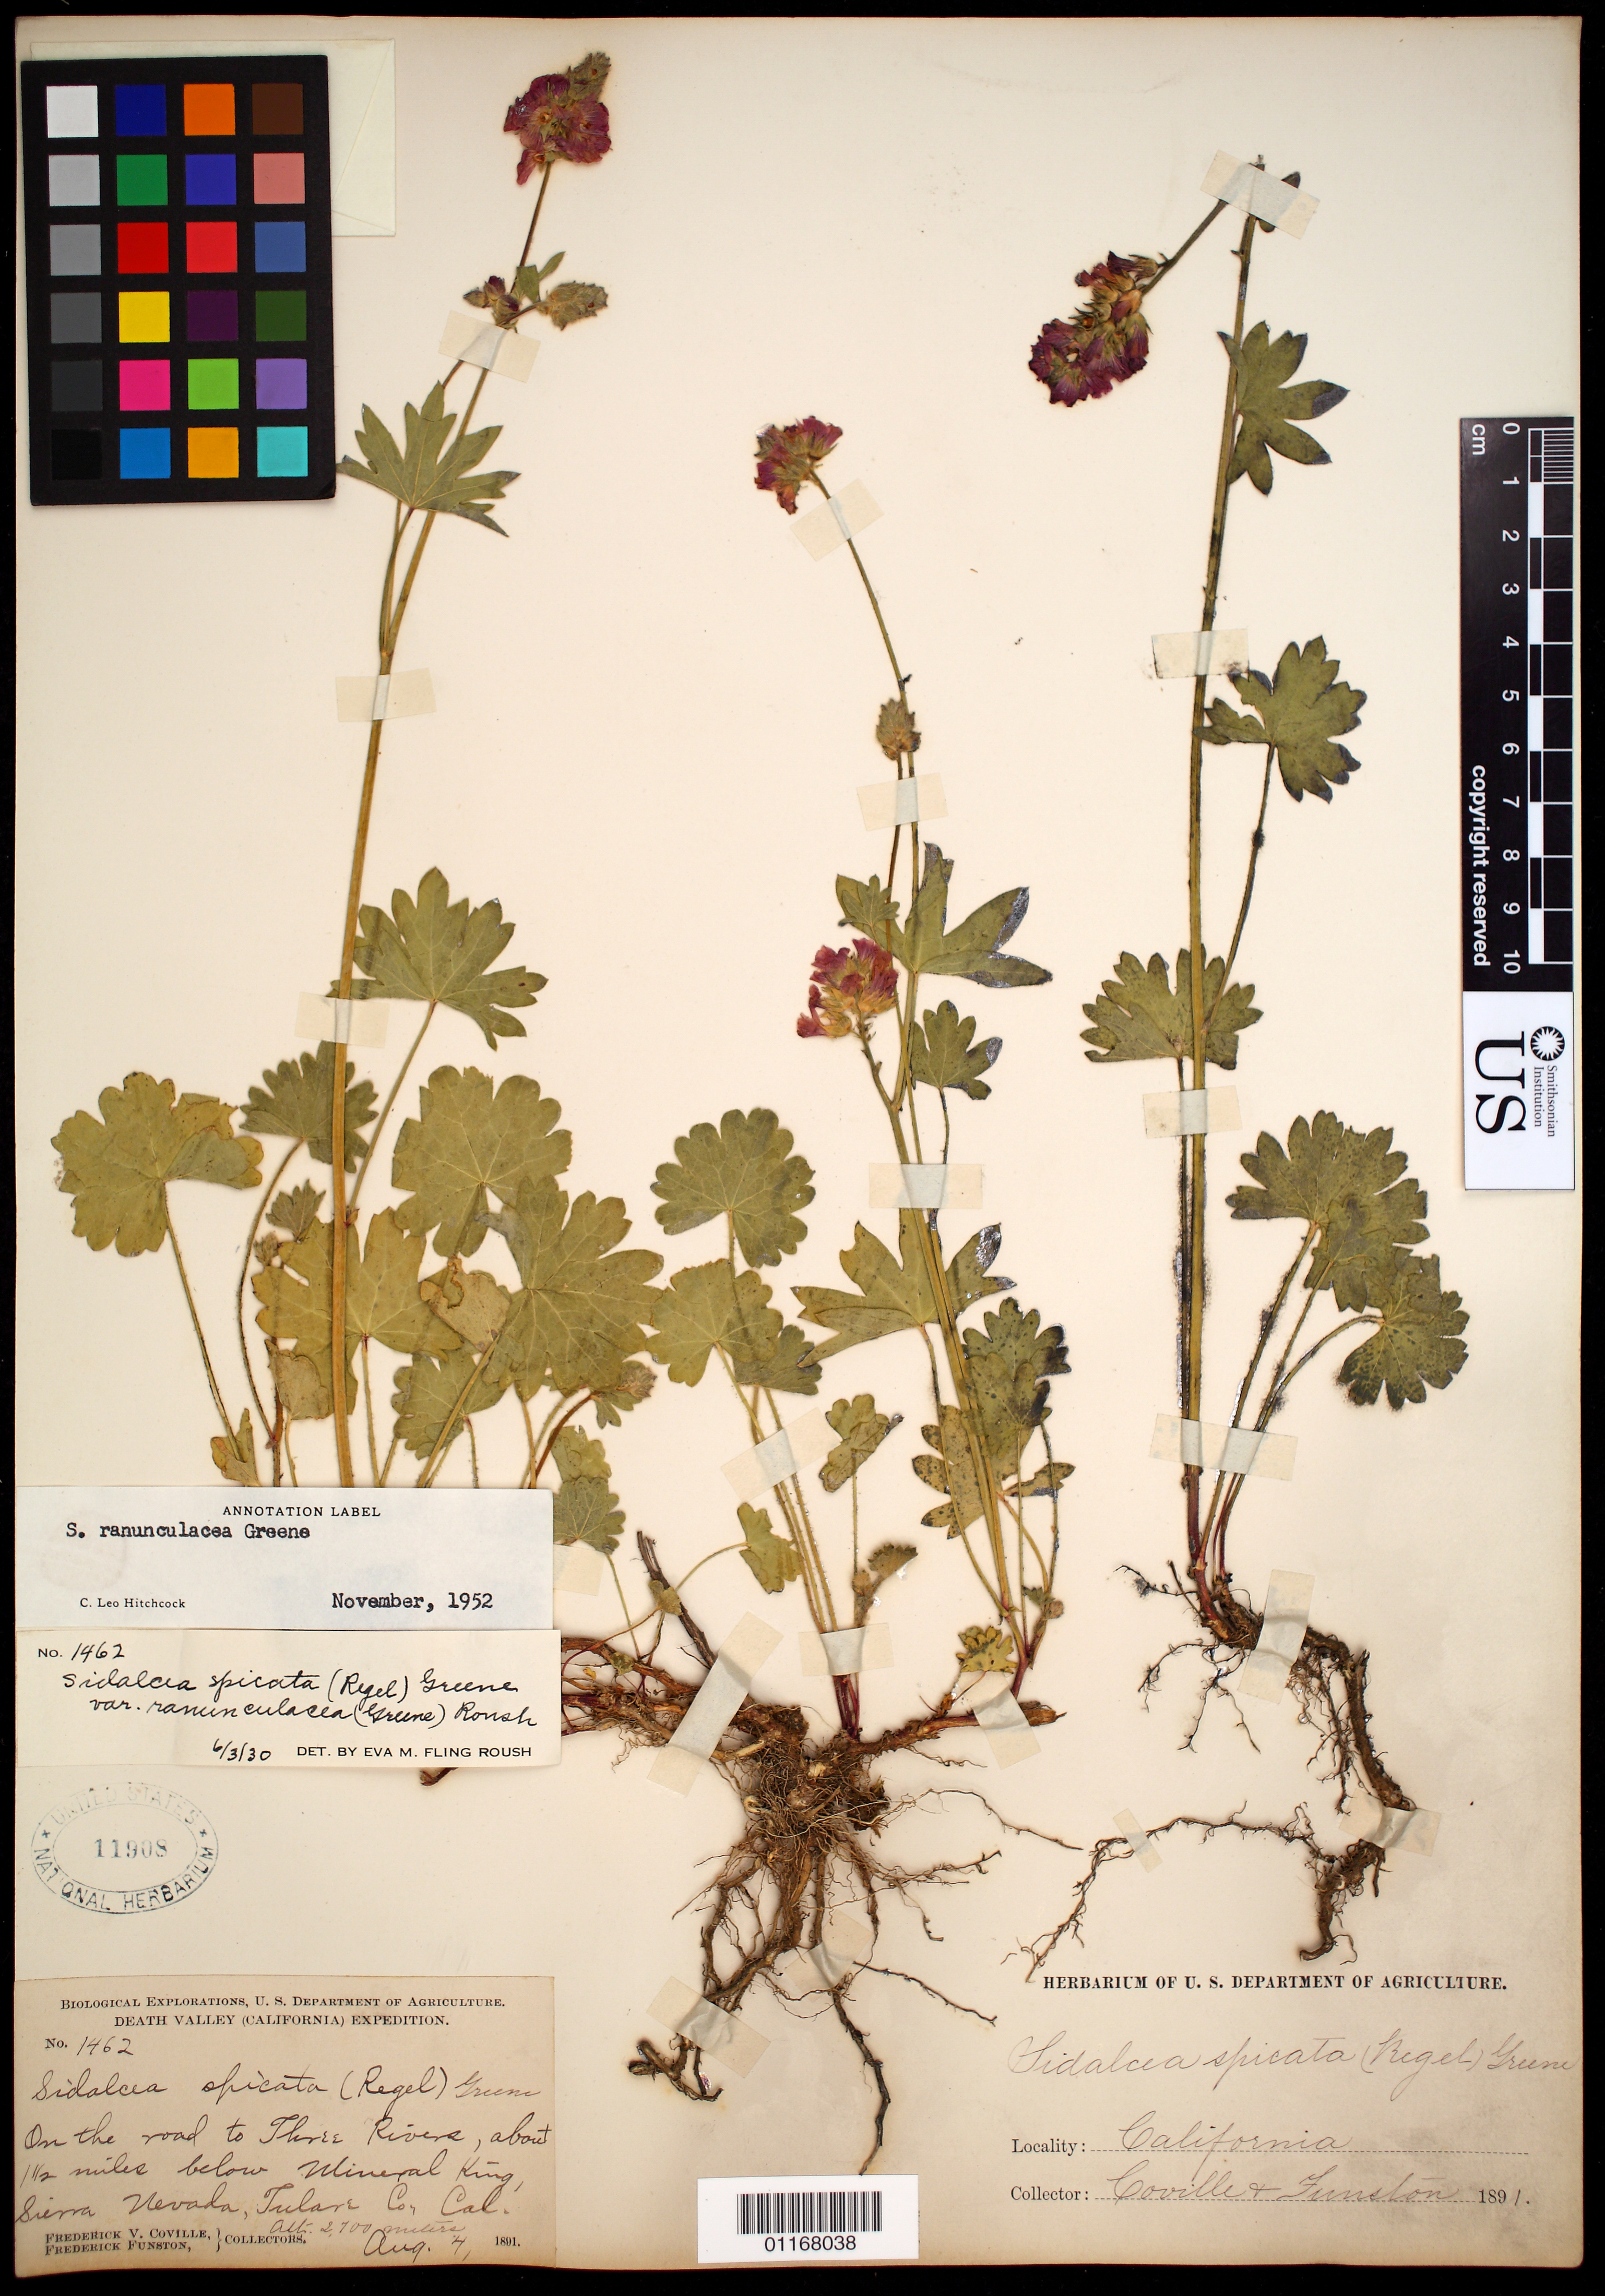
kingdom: Plantae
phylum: Tracheophyta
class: Magnoliopsida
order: Malvales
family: Malvaceae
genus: Sidalcea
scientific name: Sidalcea ranunculacea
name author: Greene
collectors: F. V. Coville & F. Funston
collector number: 1462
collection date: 1891-08-04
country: United States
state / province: California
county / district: Tulare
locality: On the road to Three Rivers, about 11/2 mile below Mineral King, Sierra Nevada.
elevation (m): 823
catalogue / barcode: US 11908